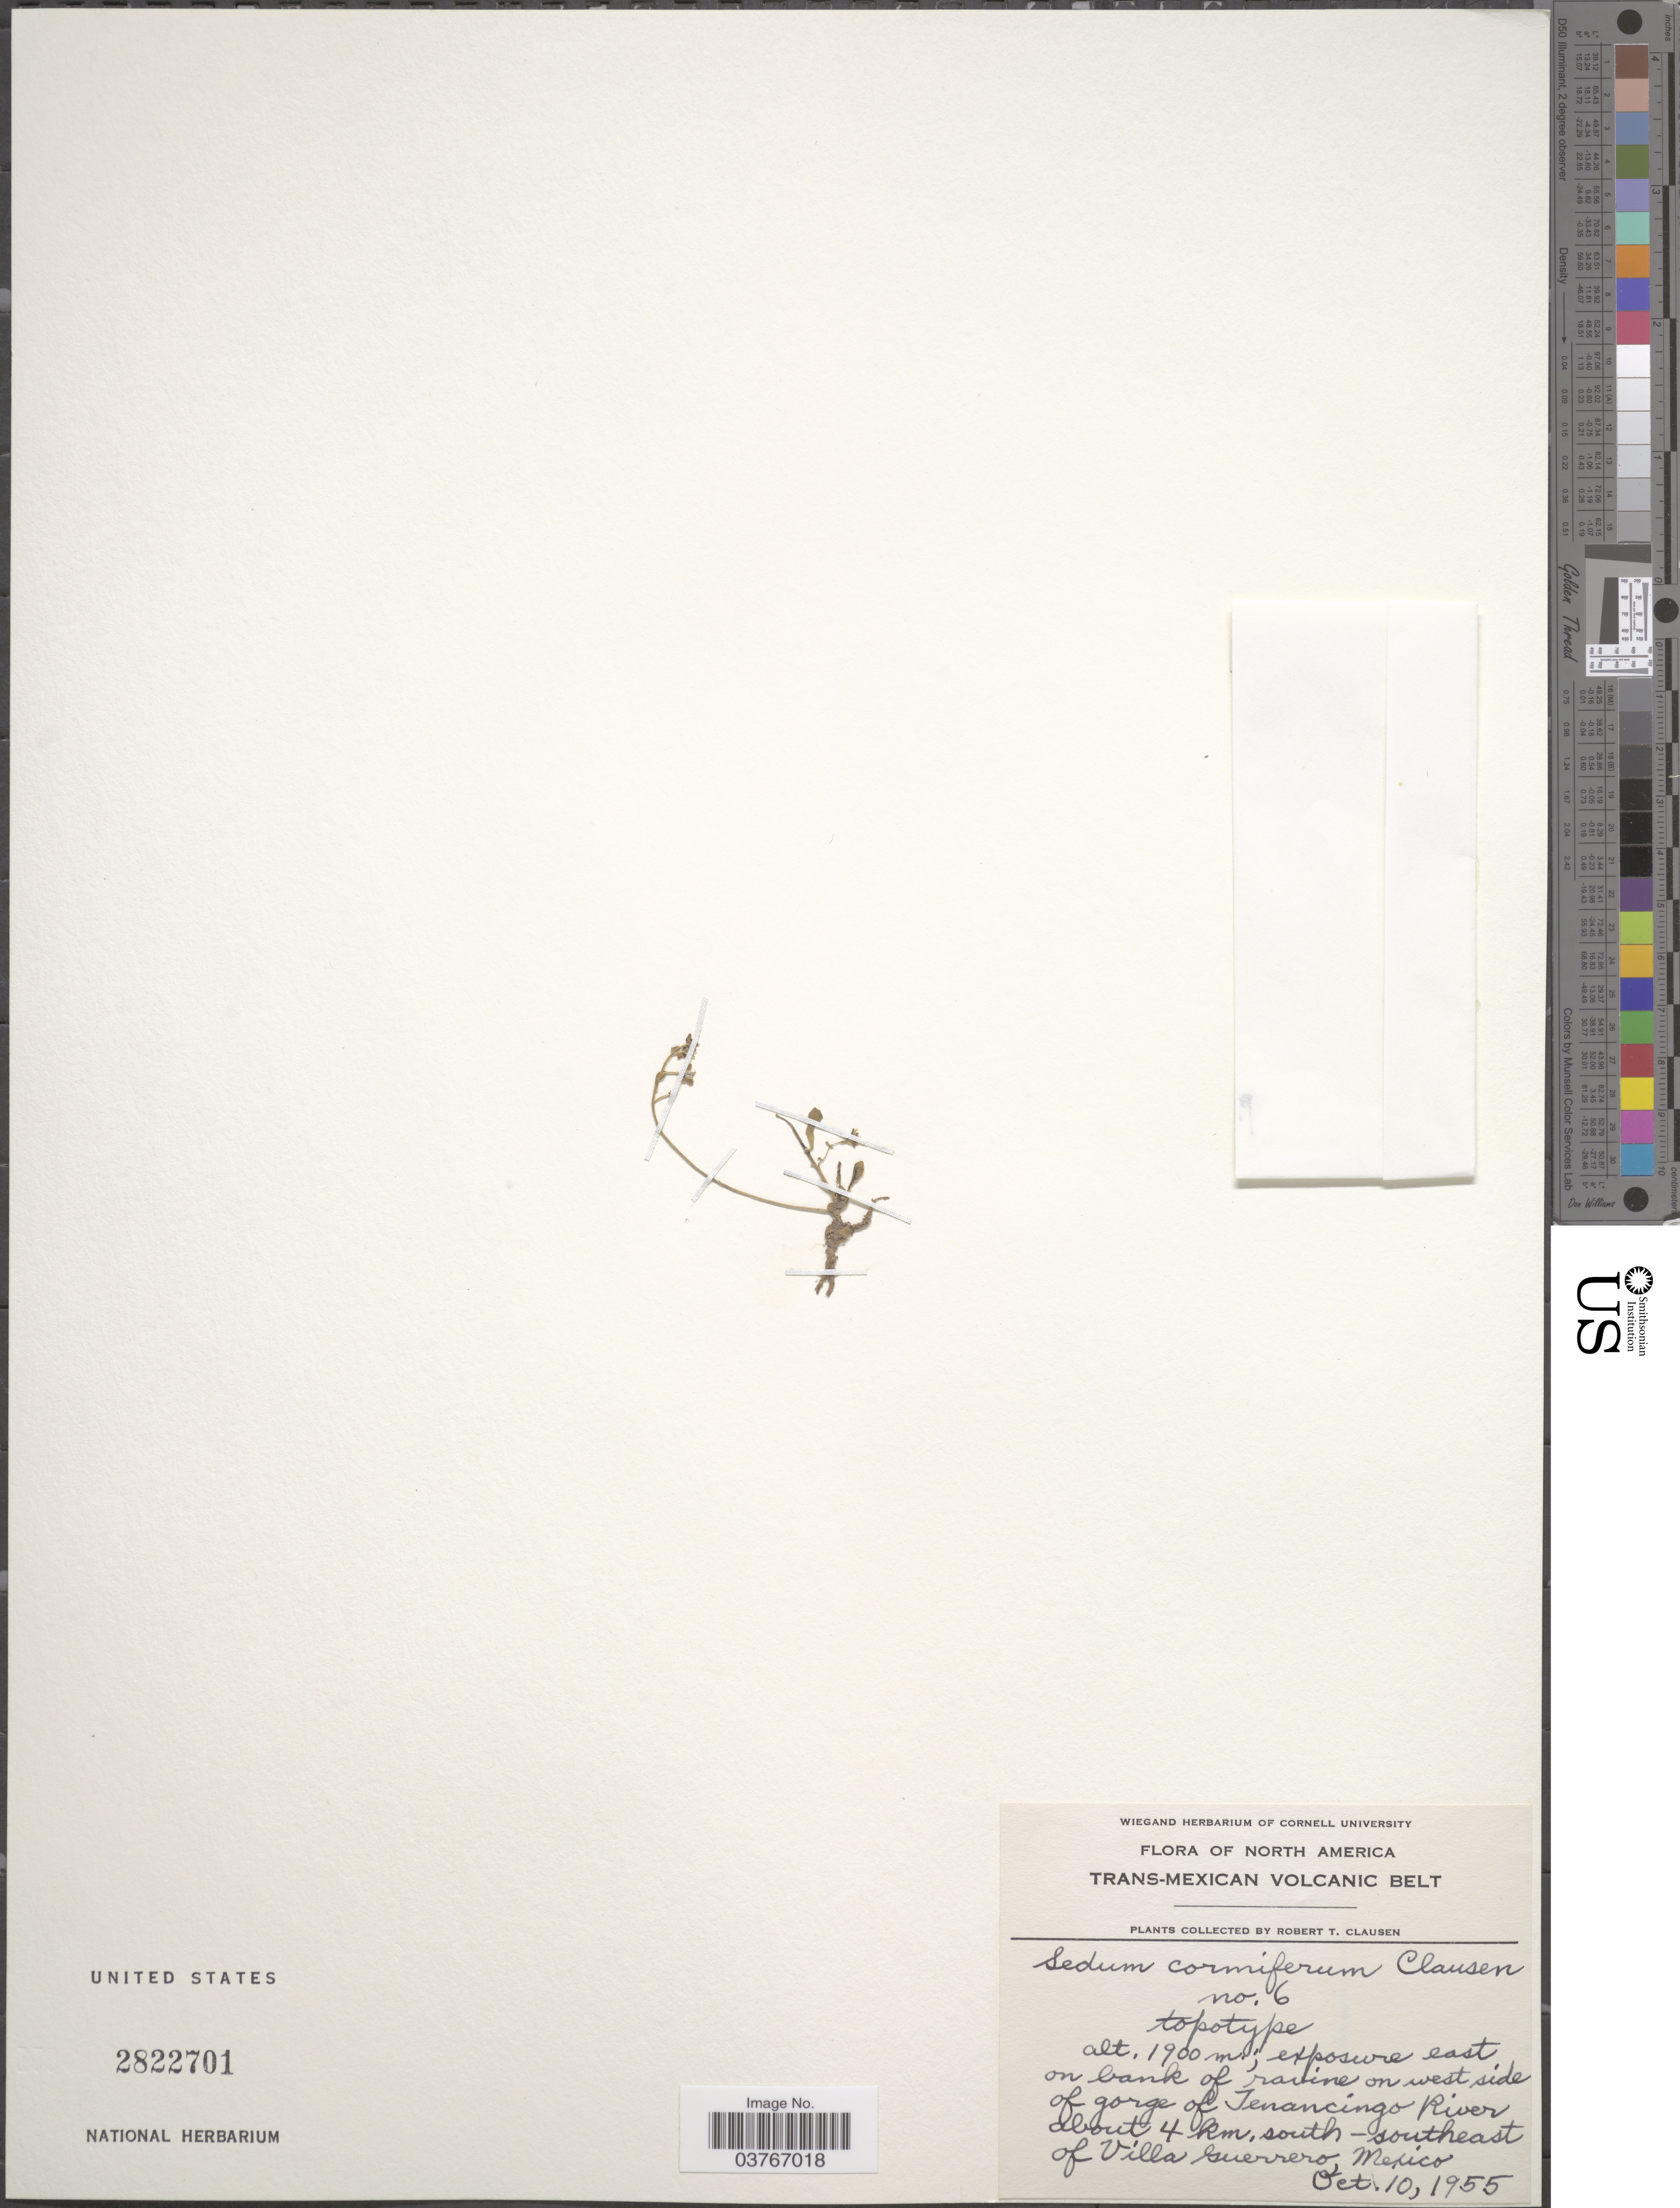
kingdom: Plantae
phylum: Tracheophyta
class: Magnoliopsida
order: Saxifragales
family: Crassulaceae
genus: Sedum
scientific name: Sedum cormiferum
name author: R.T. Clausen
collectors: R. T. Clausen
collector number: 6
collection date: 1955-10-10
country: Mexico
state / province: Guerrero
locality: Trans-Mexican Volcanic Belt. East on bank of ravine on west side of gorge of Tenancingo River about 4 km south-southeast of Villa Guerrero.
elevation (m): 1900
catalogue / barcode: US 2822701